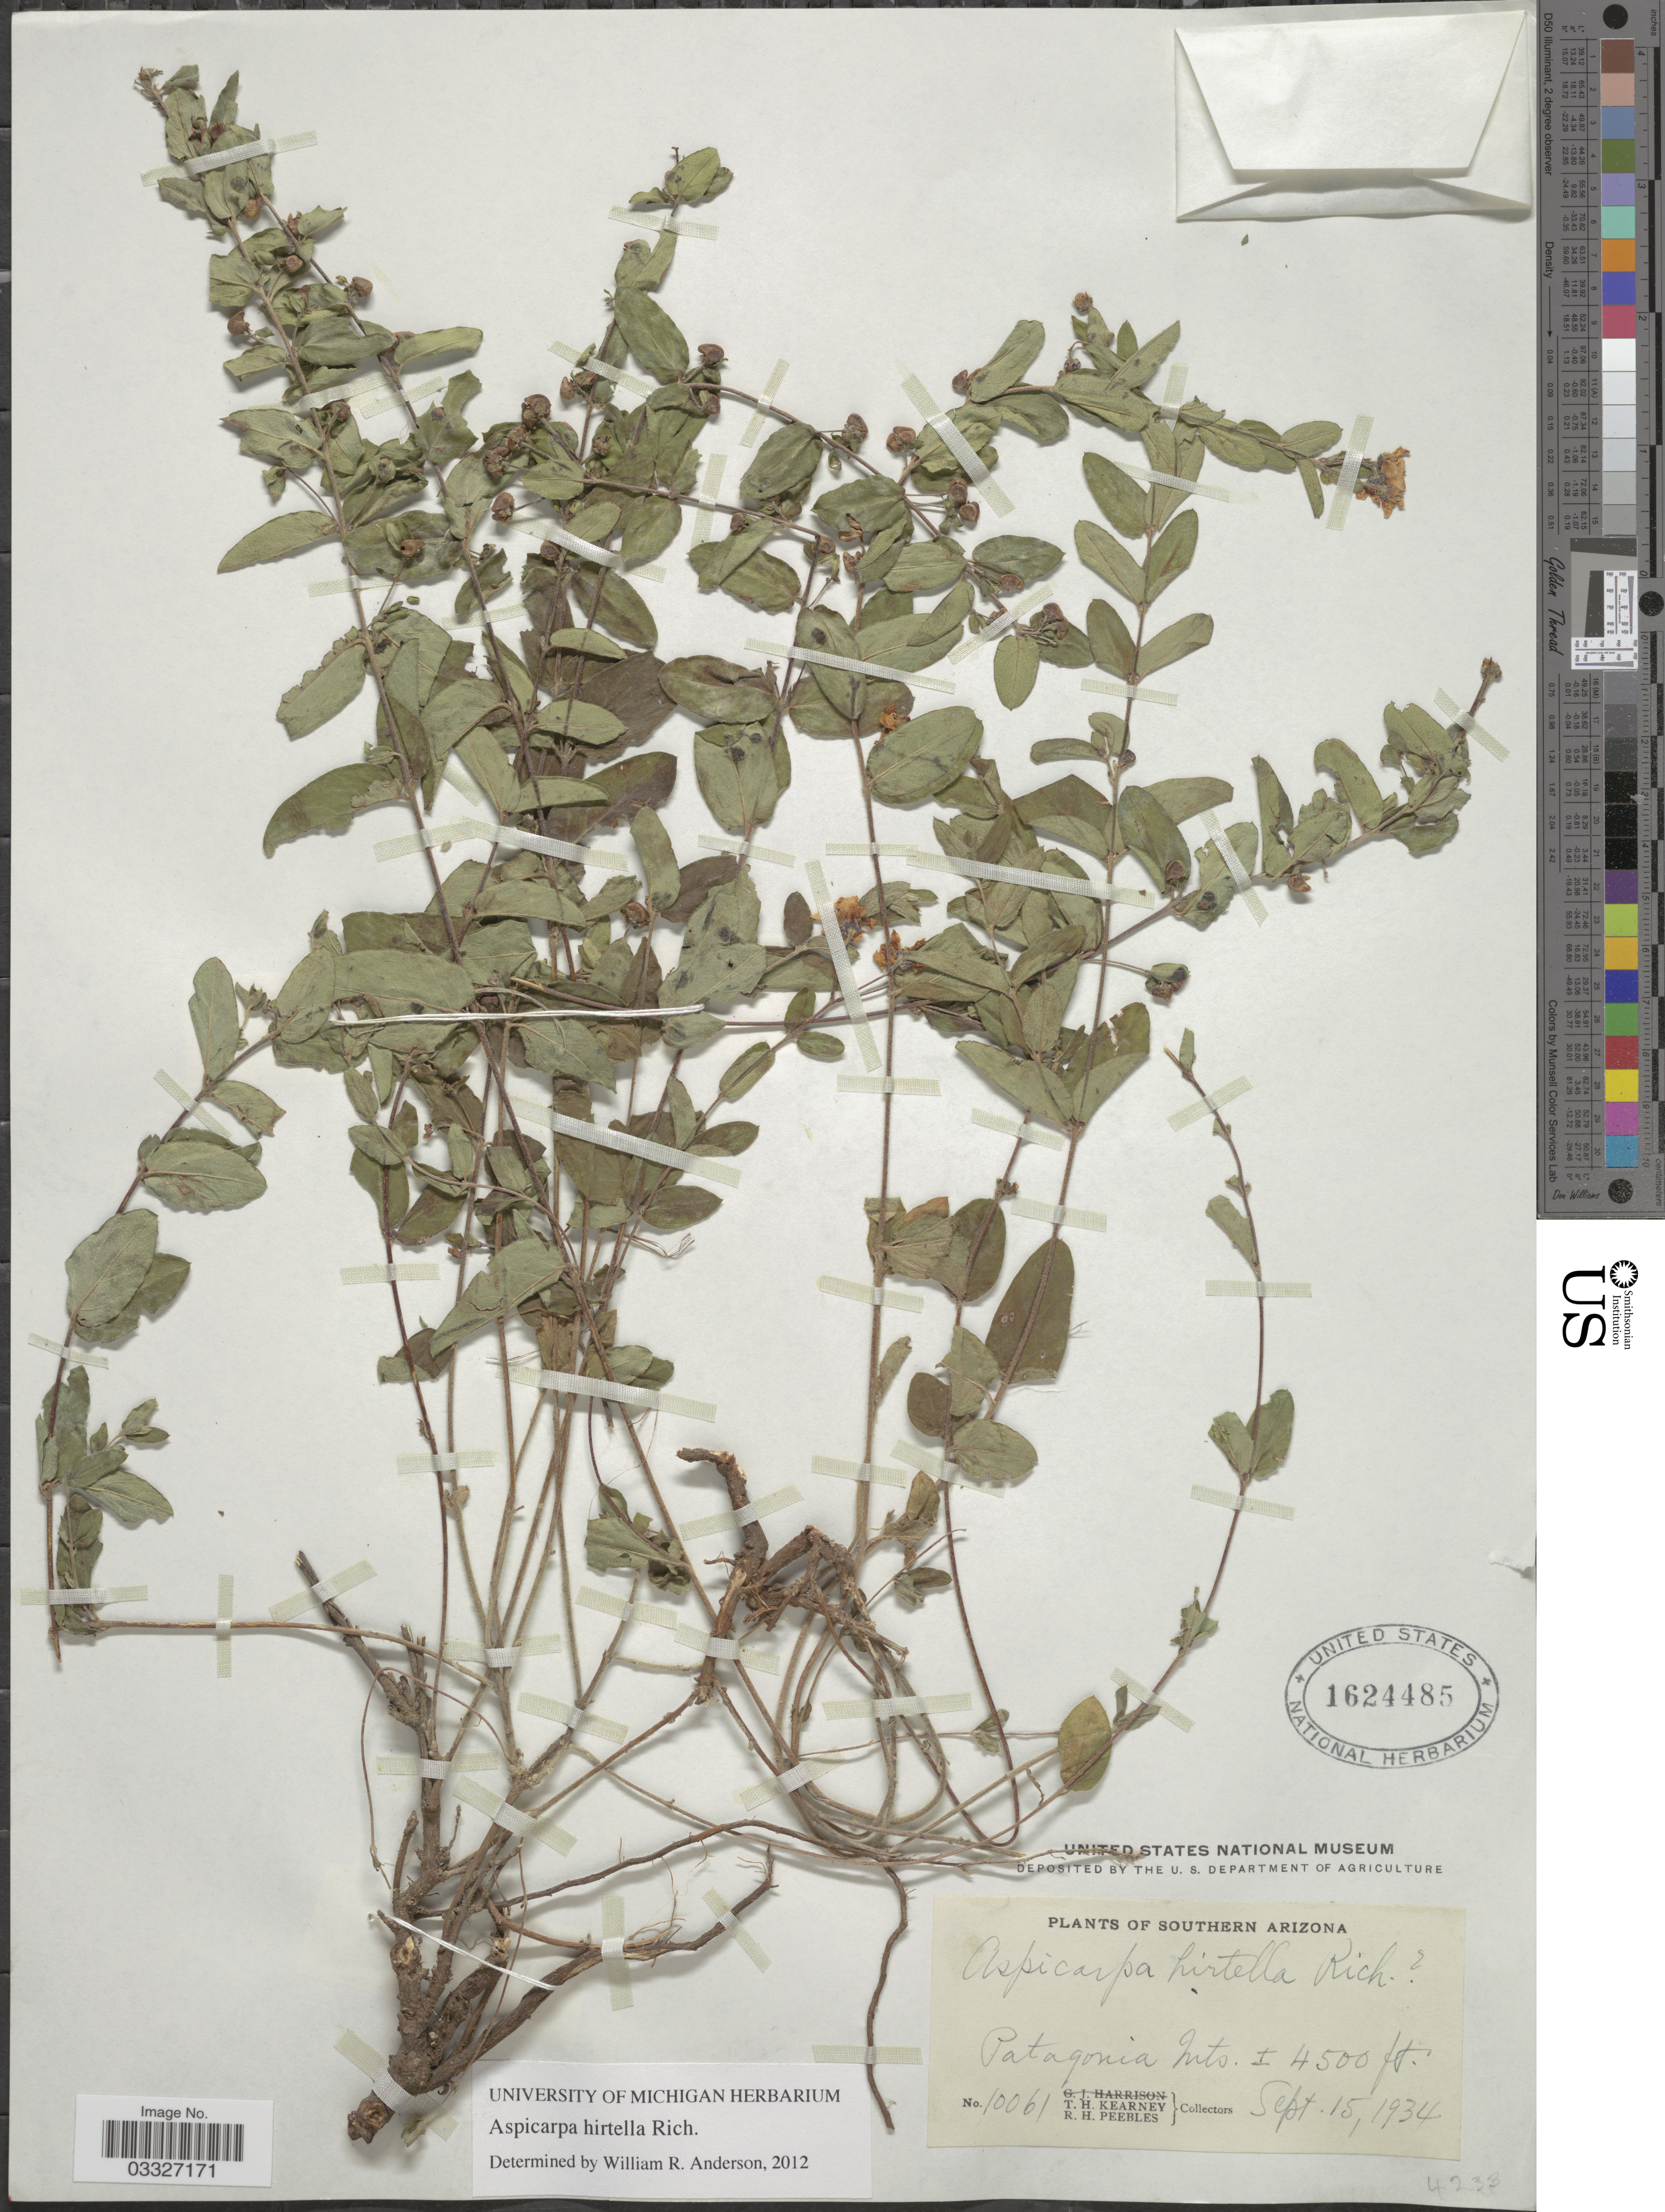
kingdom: Plantae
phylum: Tracheophyta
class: Magnoliopsida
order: Malpighiales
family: Malpighiaceae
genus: Aspicarpa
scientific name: Aspicarpa hirtella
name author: Rich.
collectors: T. H. Kearney & R. H. Peebles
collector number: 10061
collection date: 1934-09-15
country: United States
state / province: Arizona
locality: Southern Arizona. Patagonia Mts.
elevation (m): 1372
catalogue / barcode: US 1624485